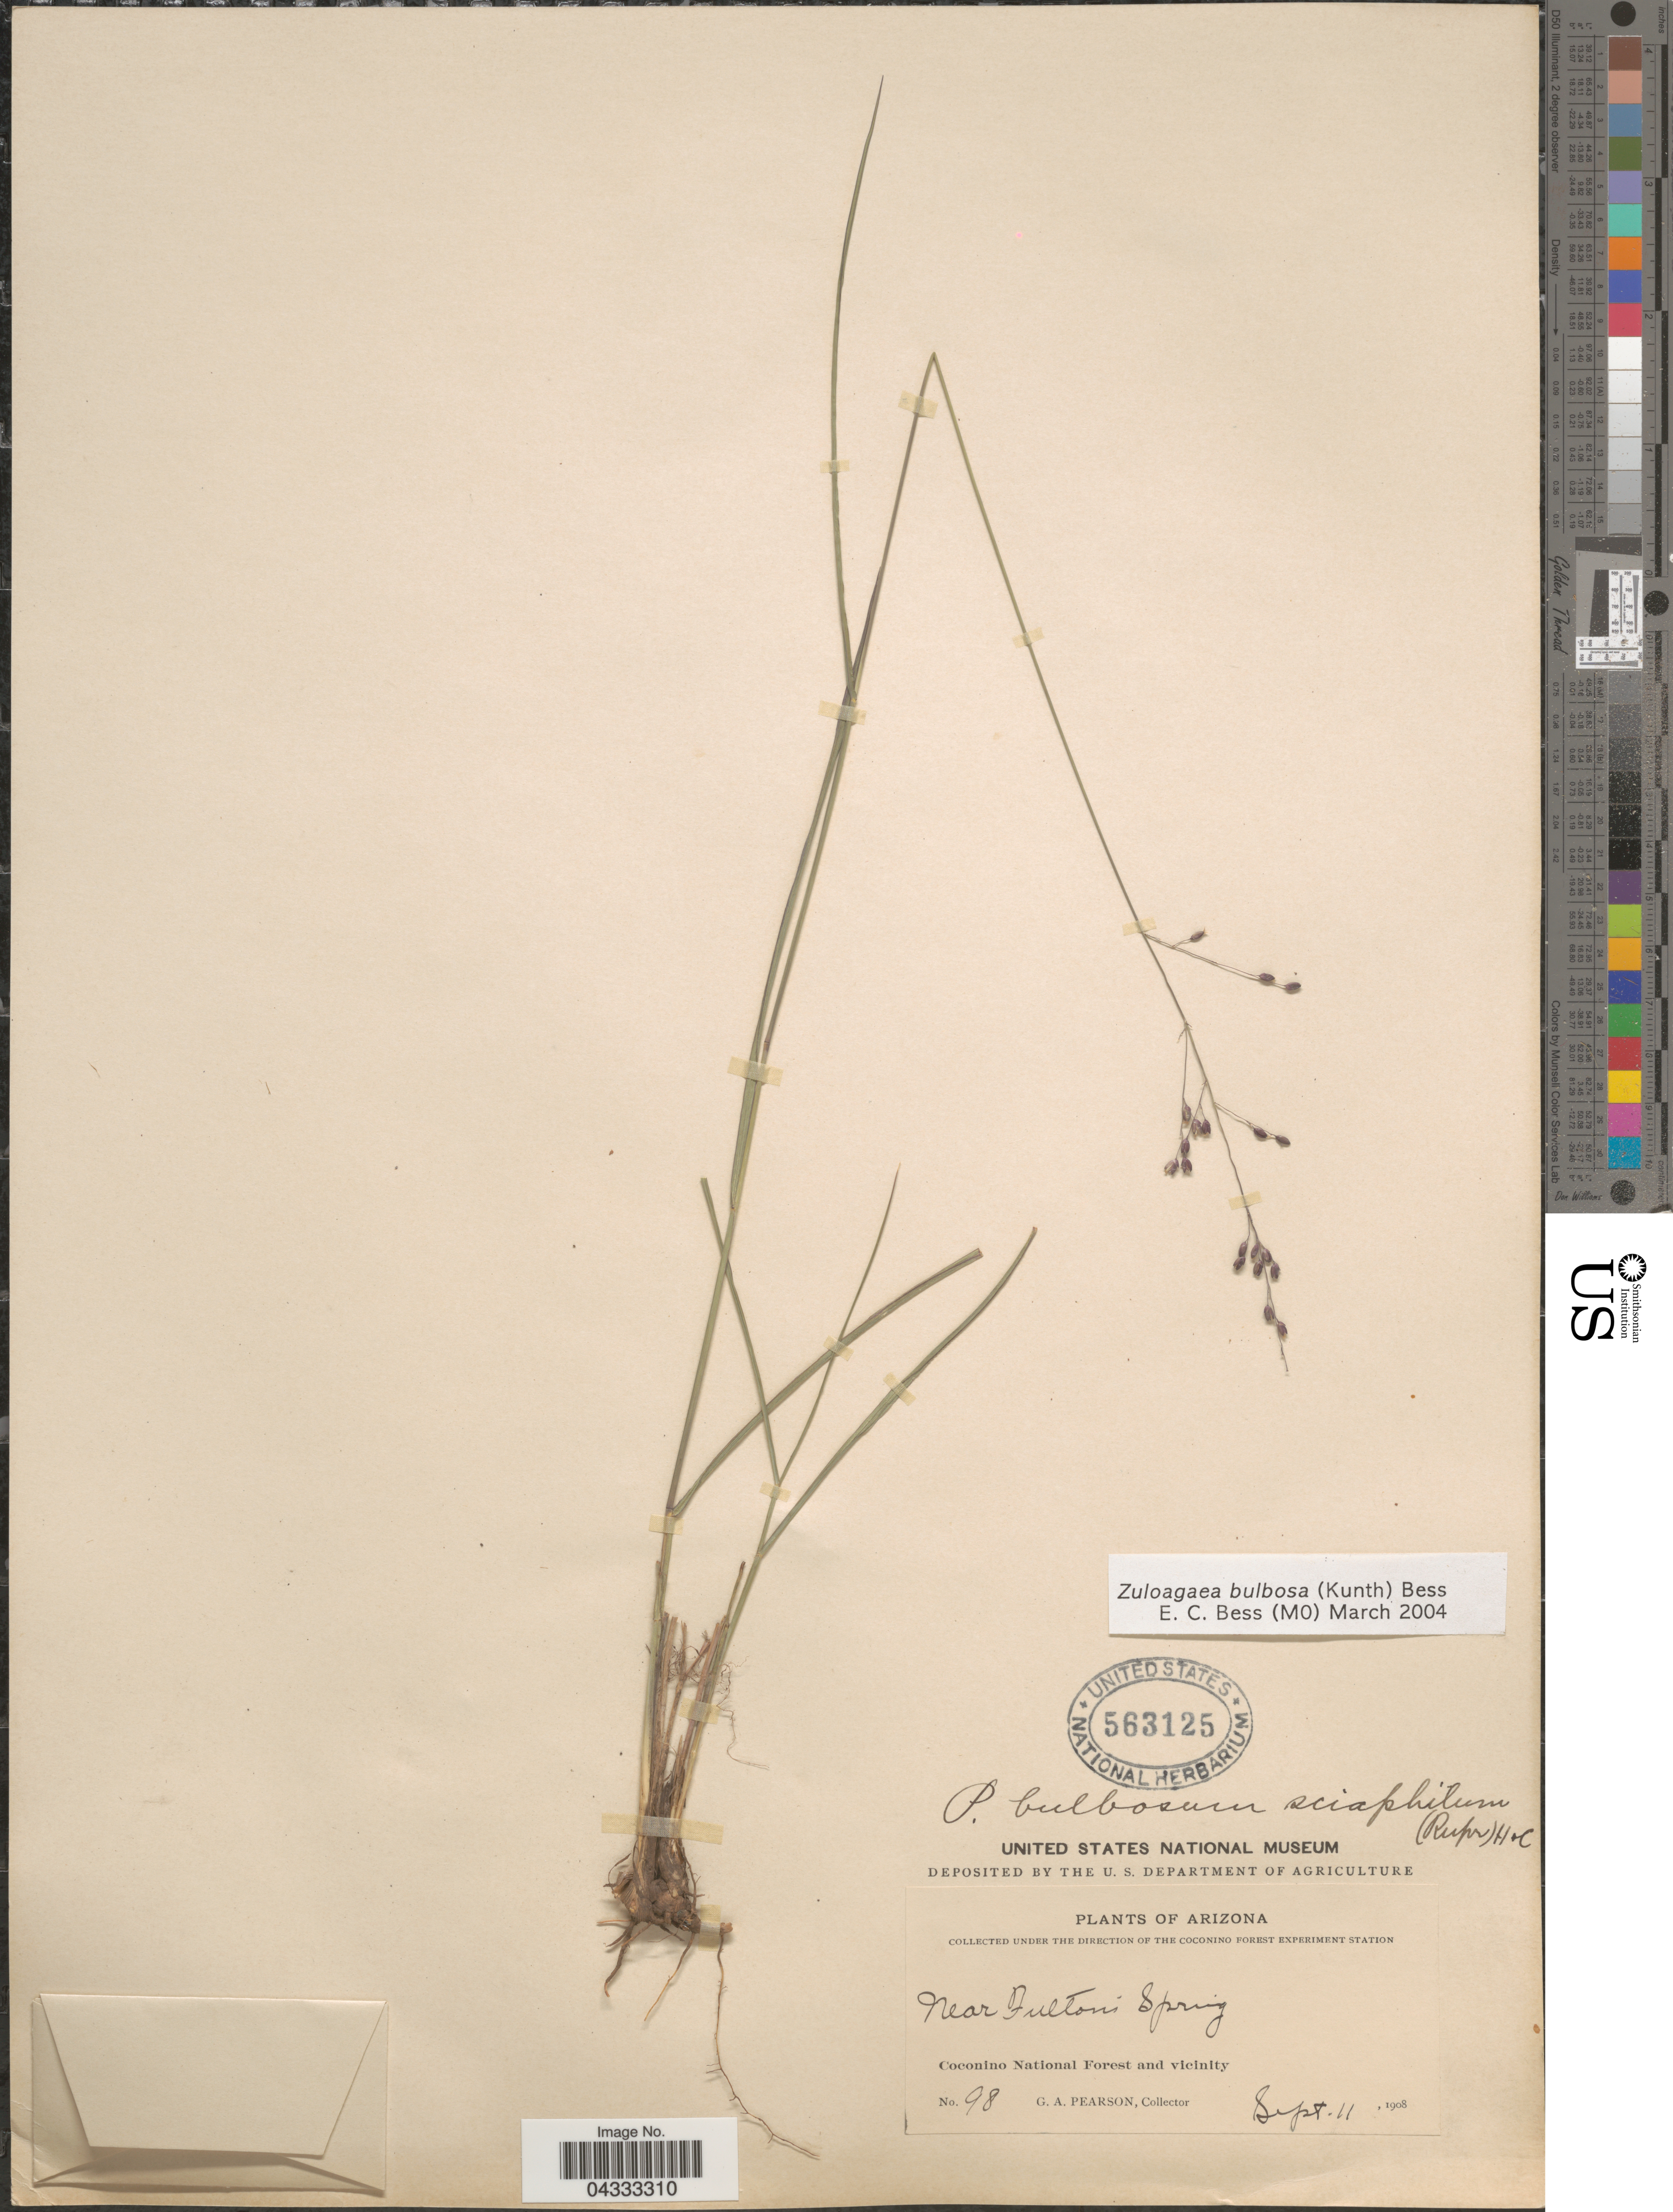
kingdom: Plantae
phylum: Tracheophyta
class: Liliopsida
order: Poales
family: Poaceae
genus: Zuloagaea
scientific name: Zuloagaea bulbosa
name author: (Kunth) E. Bess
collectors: G. Pearson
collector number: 98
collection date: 1908-09-11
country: United States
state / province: Arizona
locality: Near Fultons Spring. Coconino National Forest and vicinity.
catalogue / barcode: US 563125